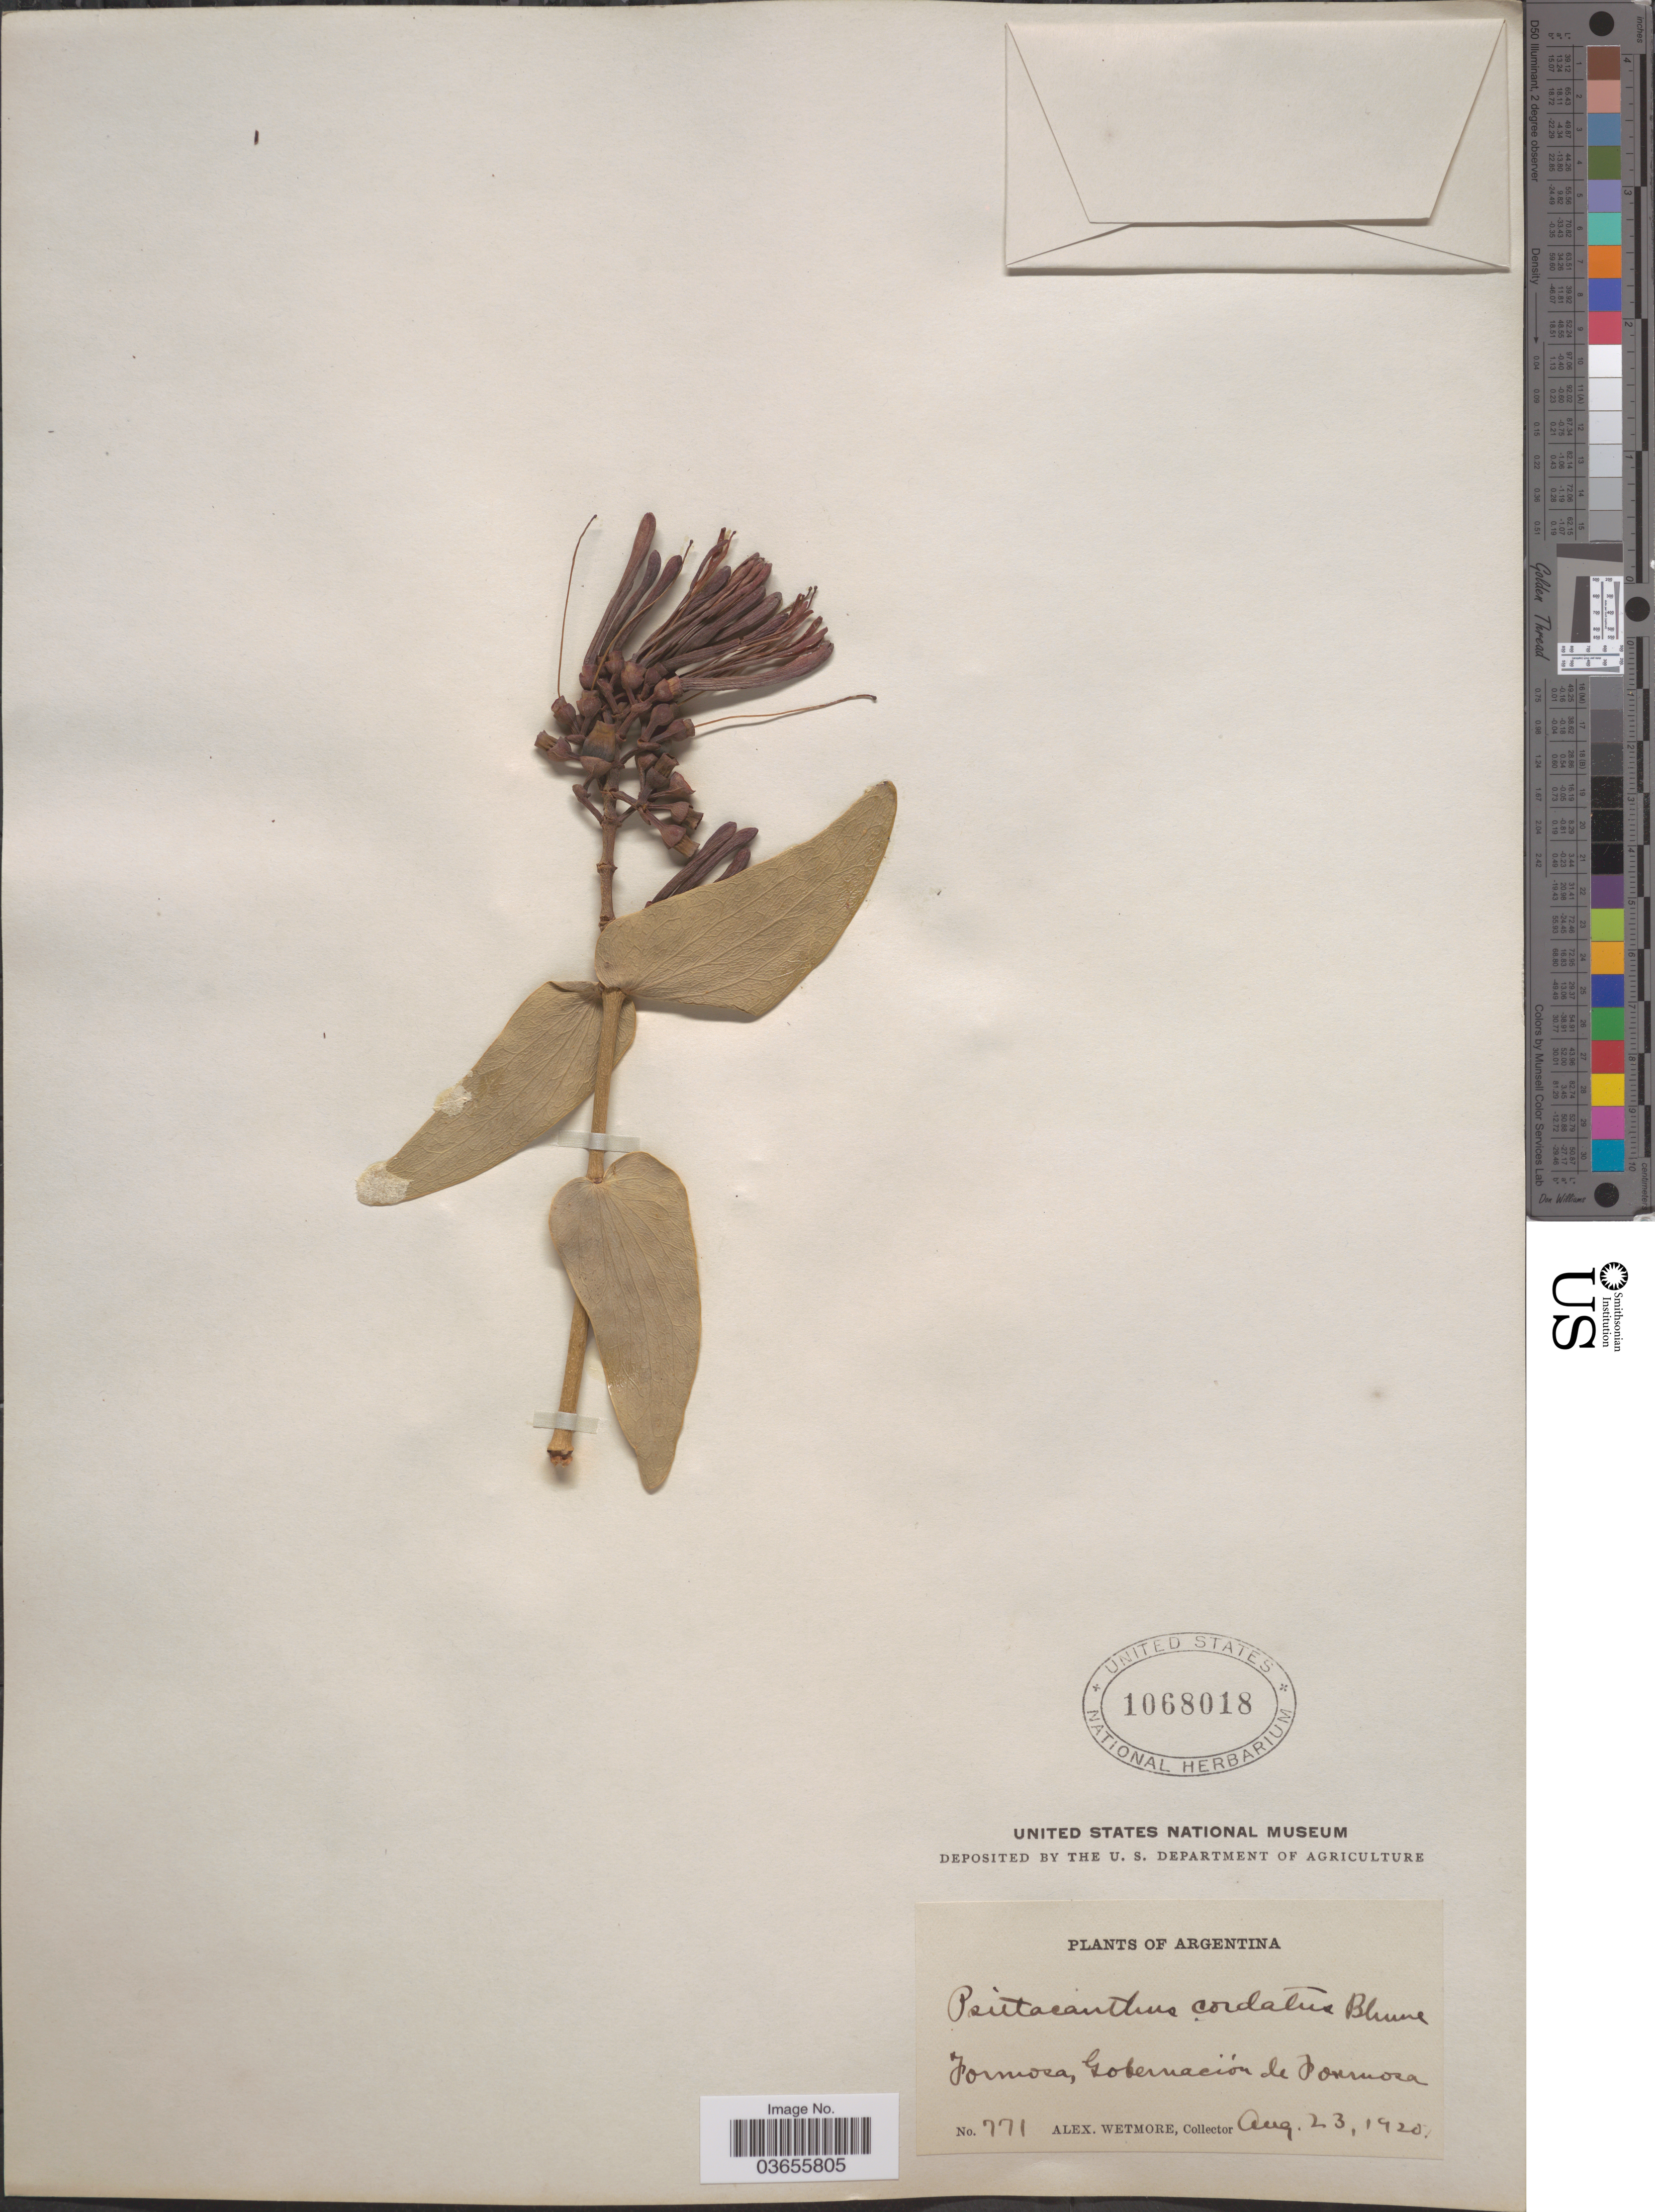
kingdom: Plantae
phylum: Tracheophyta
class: Magnoliopsida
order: Santalales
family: Loranthaceae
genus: Psittacanthus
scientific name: Psittacanthus cordatus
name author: (Hoffmanns.) Blume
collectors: A. Wetmore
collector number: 771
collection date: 1920-08-23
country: Argentina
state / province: Formosa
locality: Gobernación de Formosa.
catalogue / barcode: US 1068018